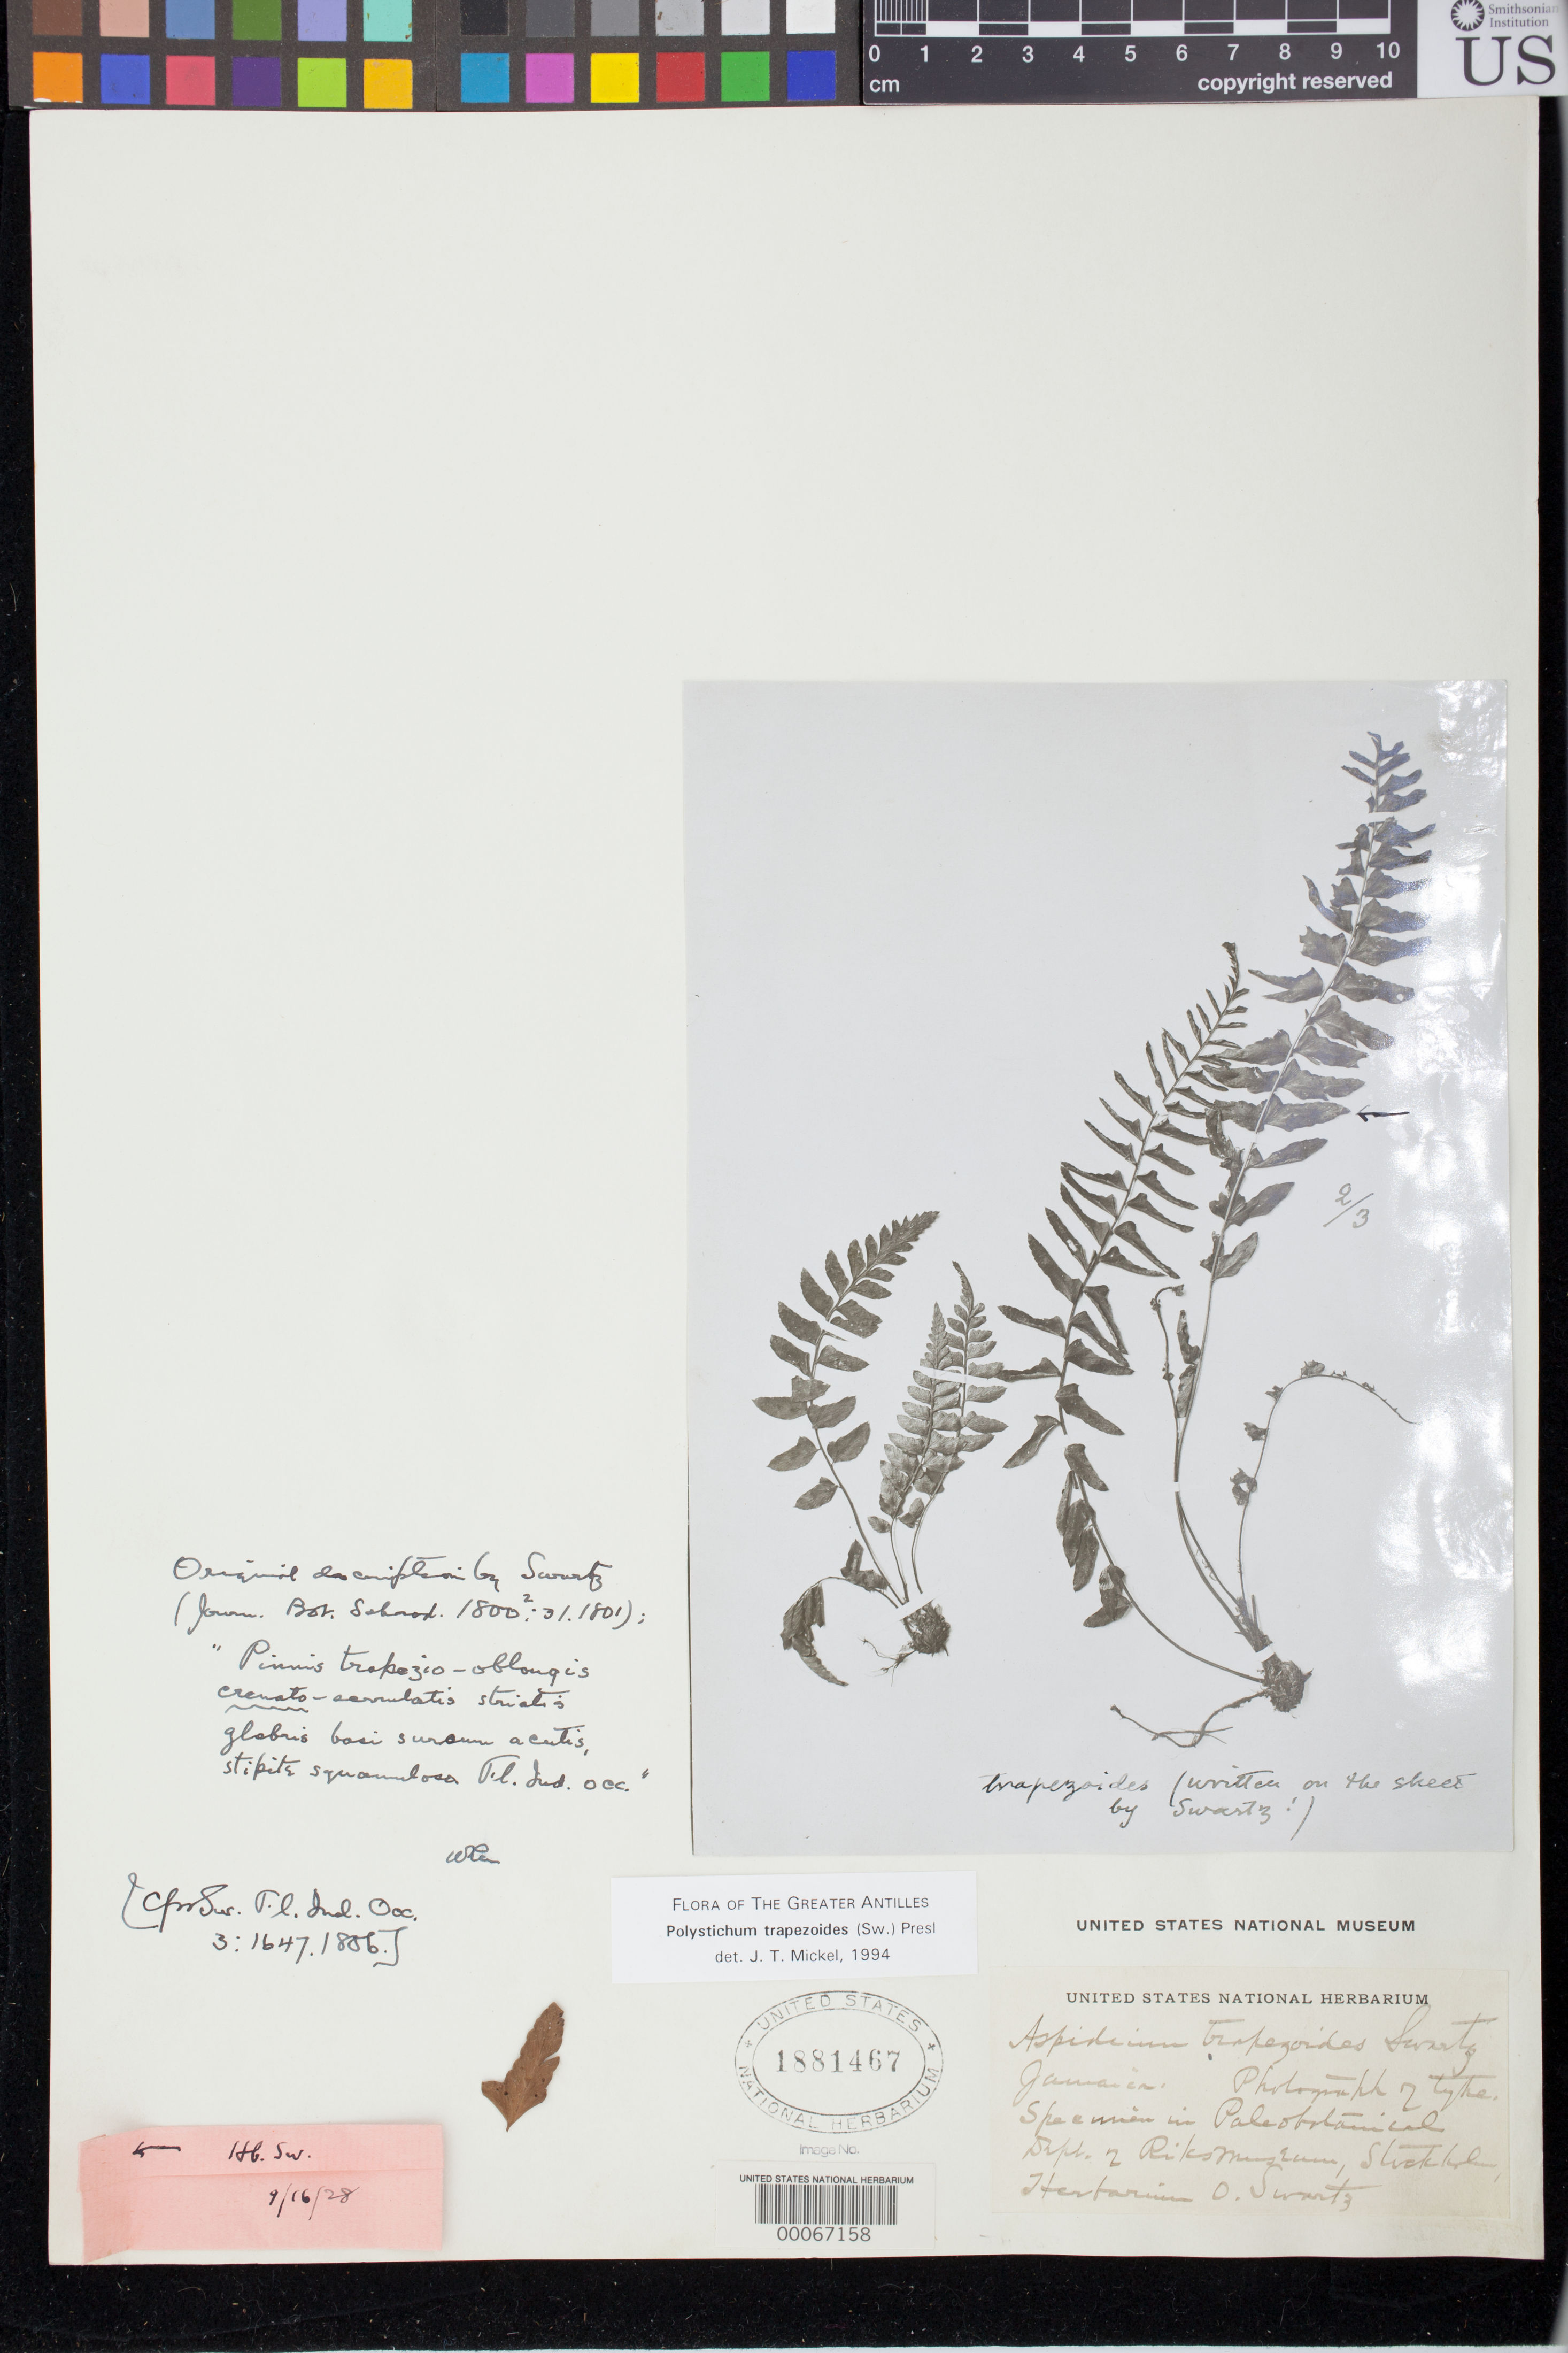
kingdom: Plantae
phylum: Tracheophyta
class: Polypodiopsida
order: Polypodiales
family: Tectariaceae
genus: Aspidium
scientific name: Aspidium trapezoides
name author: Sw.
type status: Type Collection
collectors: O. P. Swartz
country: Jamaica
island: Greater Antilles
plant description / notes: Photograph and fragmentary material of type specimen "in Paleobotanical Dept. of Riksmuseum, Stockholm, Herbarium O. Swartz"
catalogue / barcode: US 1881467